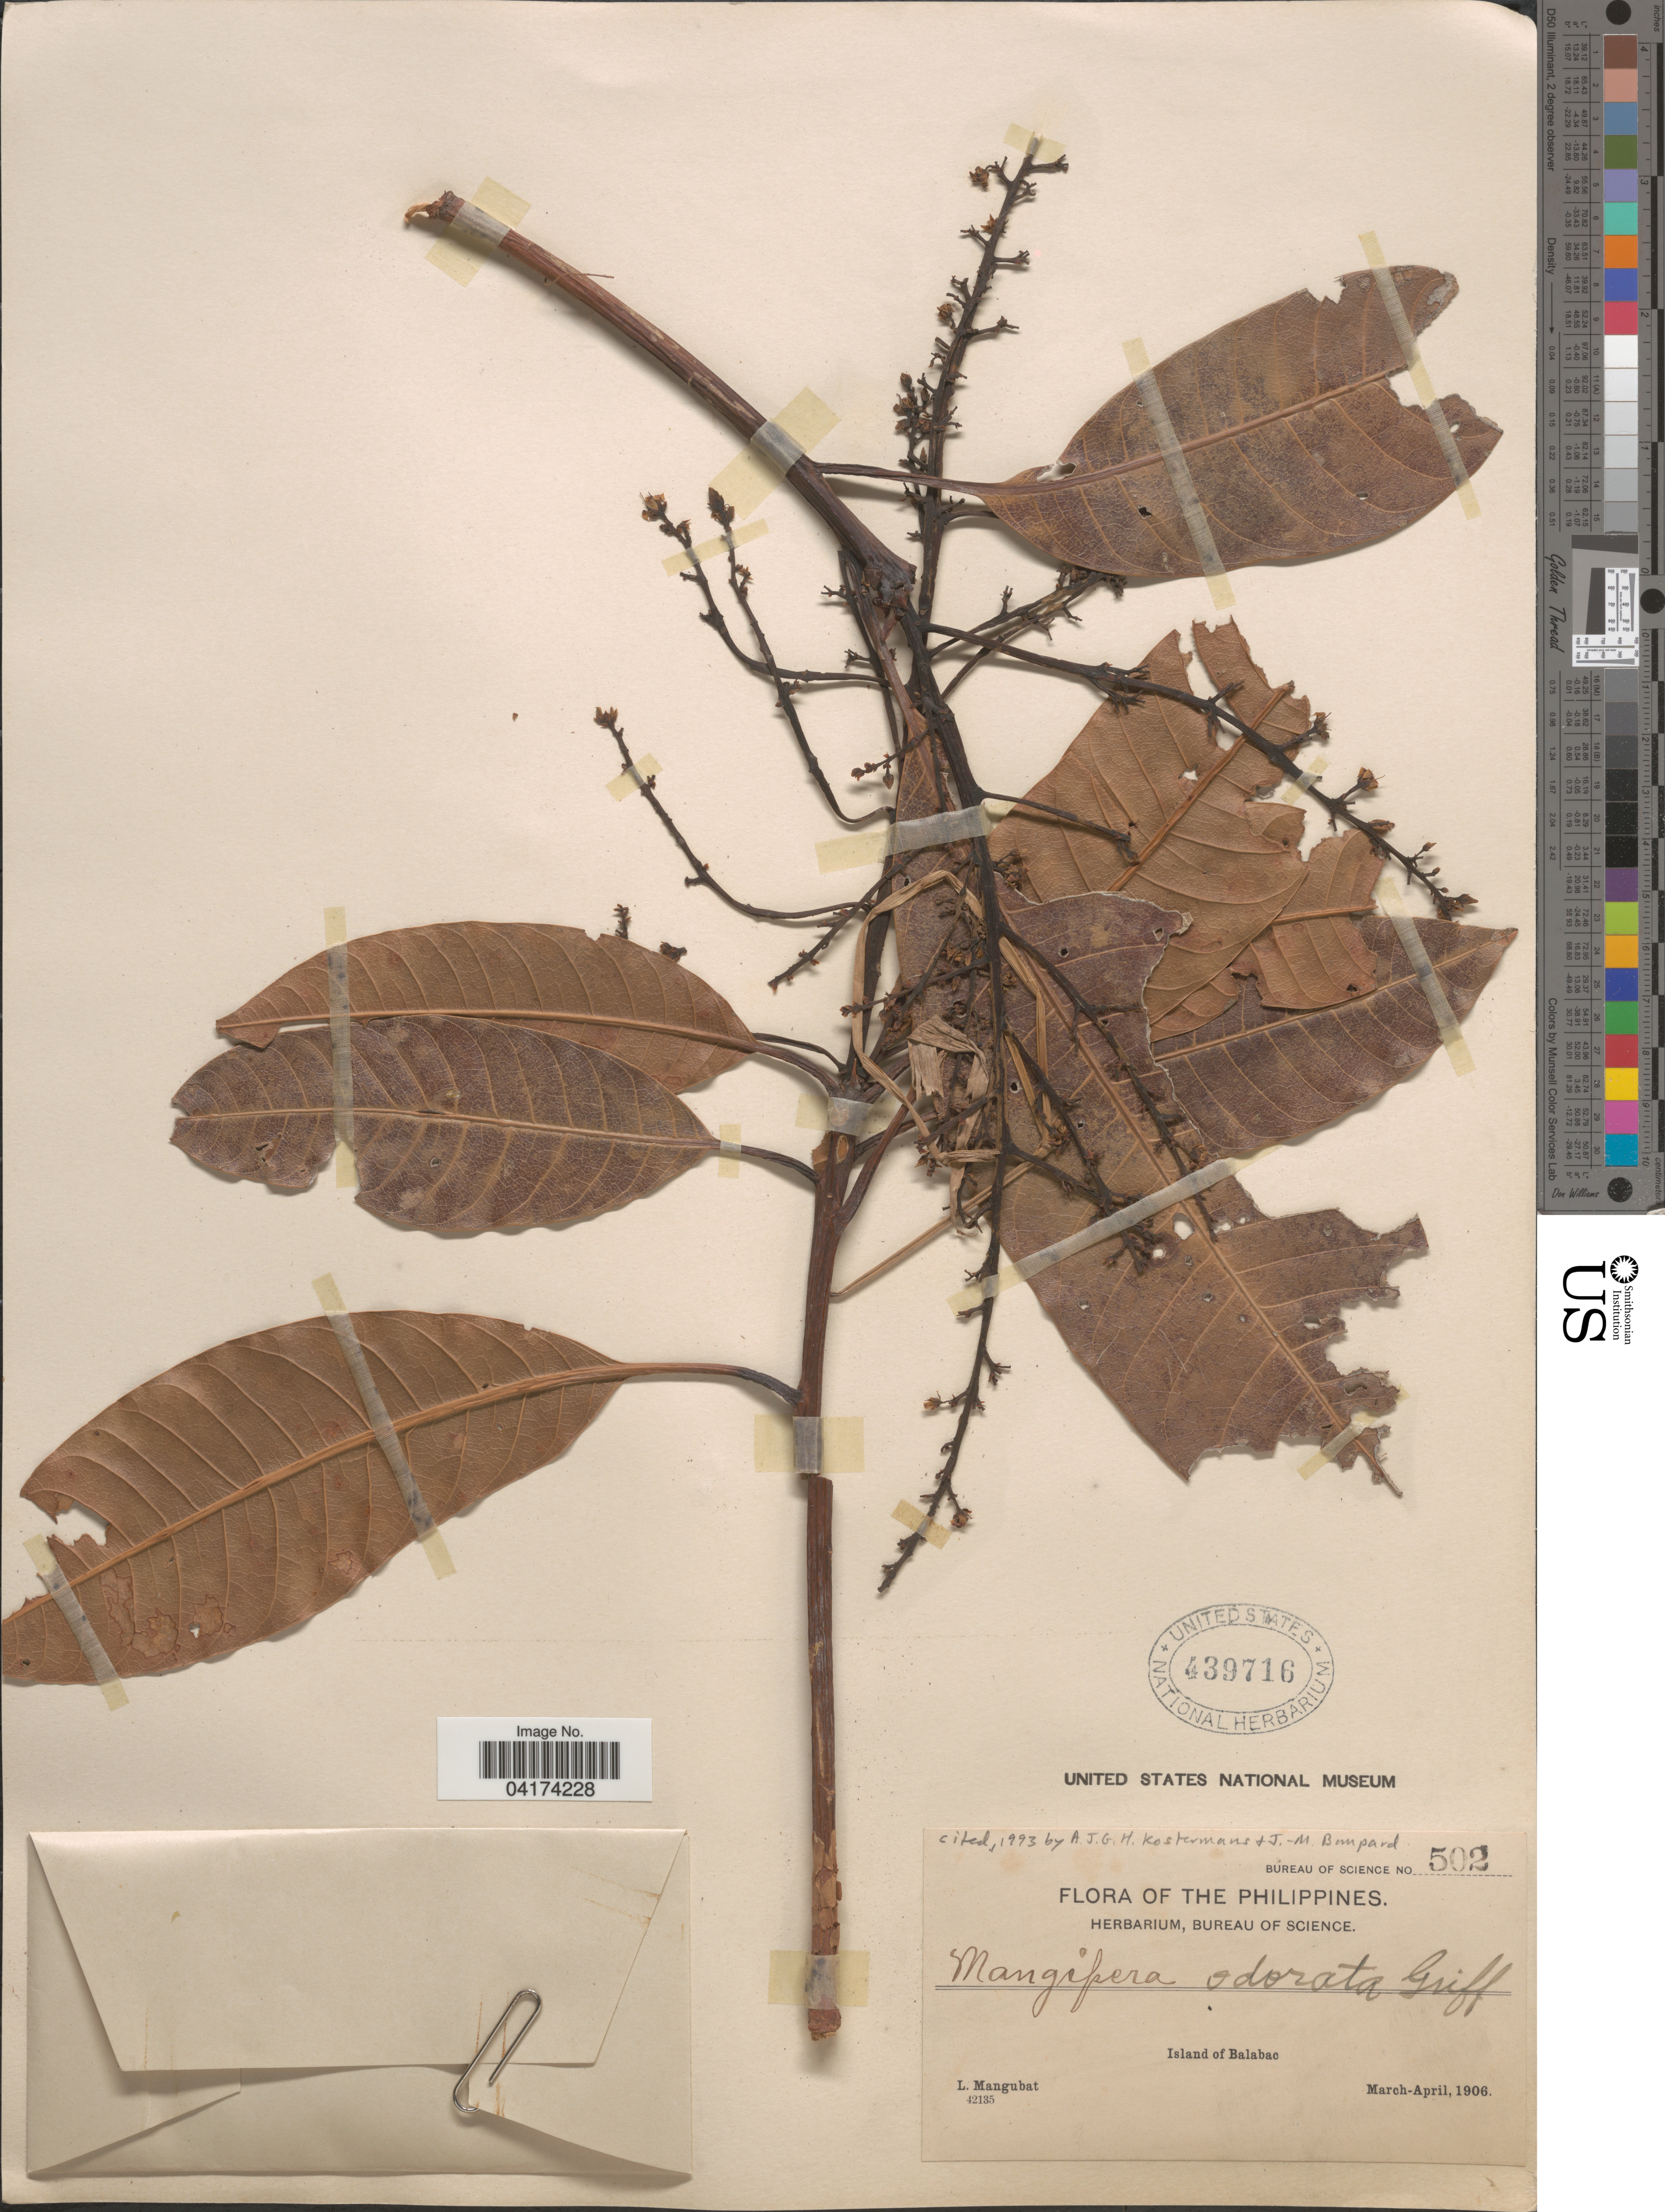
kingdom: Plantae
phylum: Tracheophyta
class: Magnoliopsida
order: Sapindales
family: Anacardiaceae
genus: Mangifera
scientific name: Mangifera odorata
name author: Griff.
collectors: L. Mangubat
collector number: Bureau of Science 502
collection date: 1906-03/1906-04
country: Philippines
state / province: Mimaropa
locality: Island of Balabac.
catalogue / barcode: US 439716